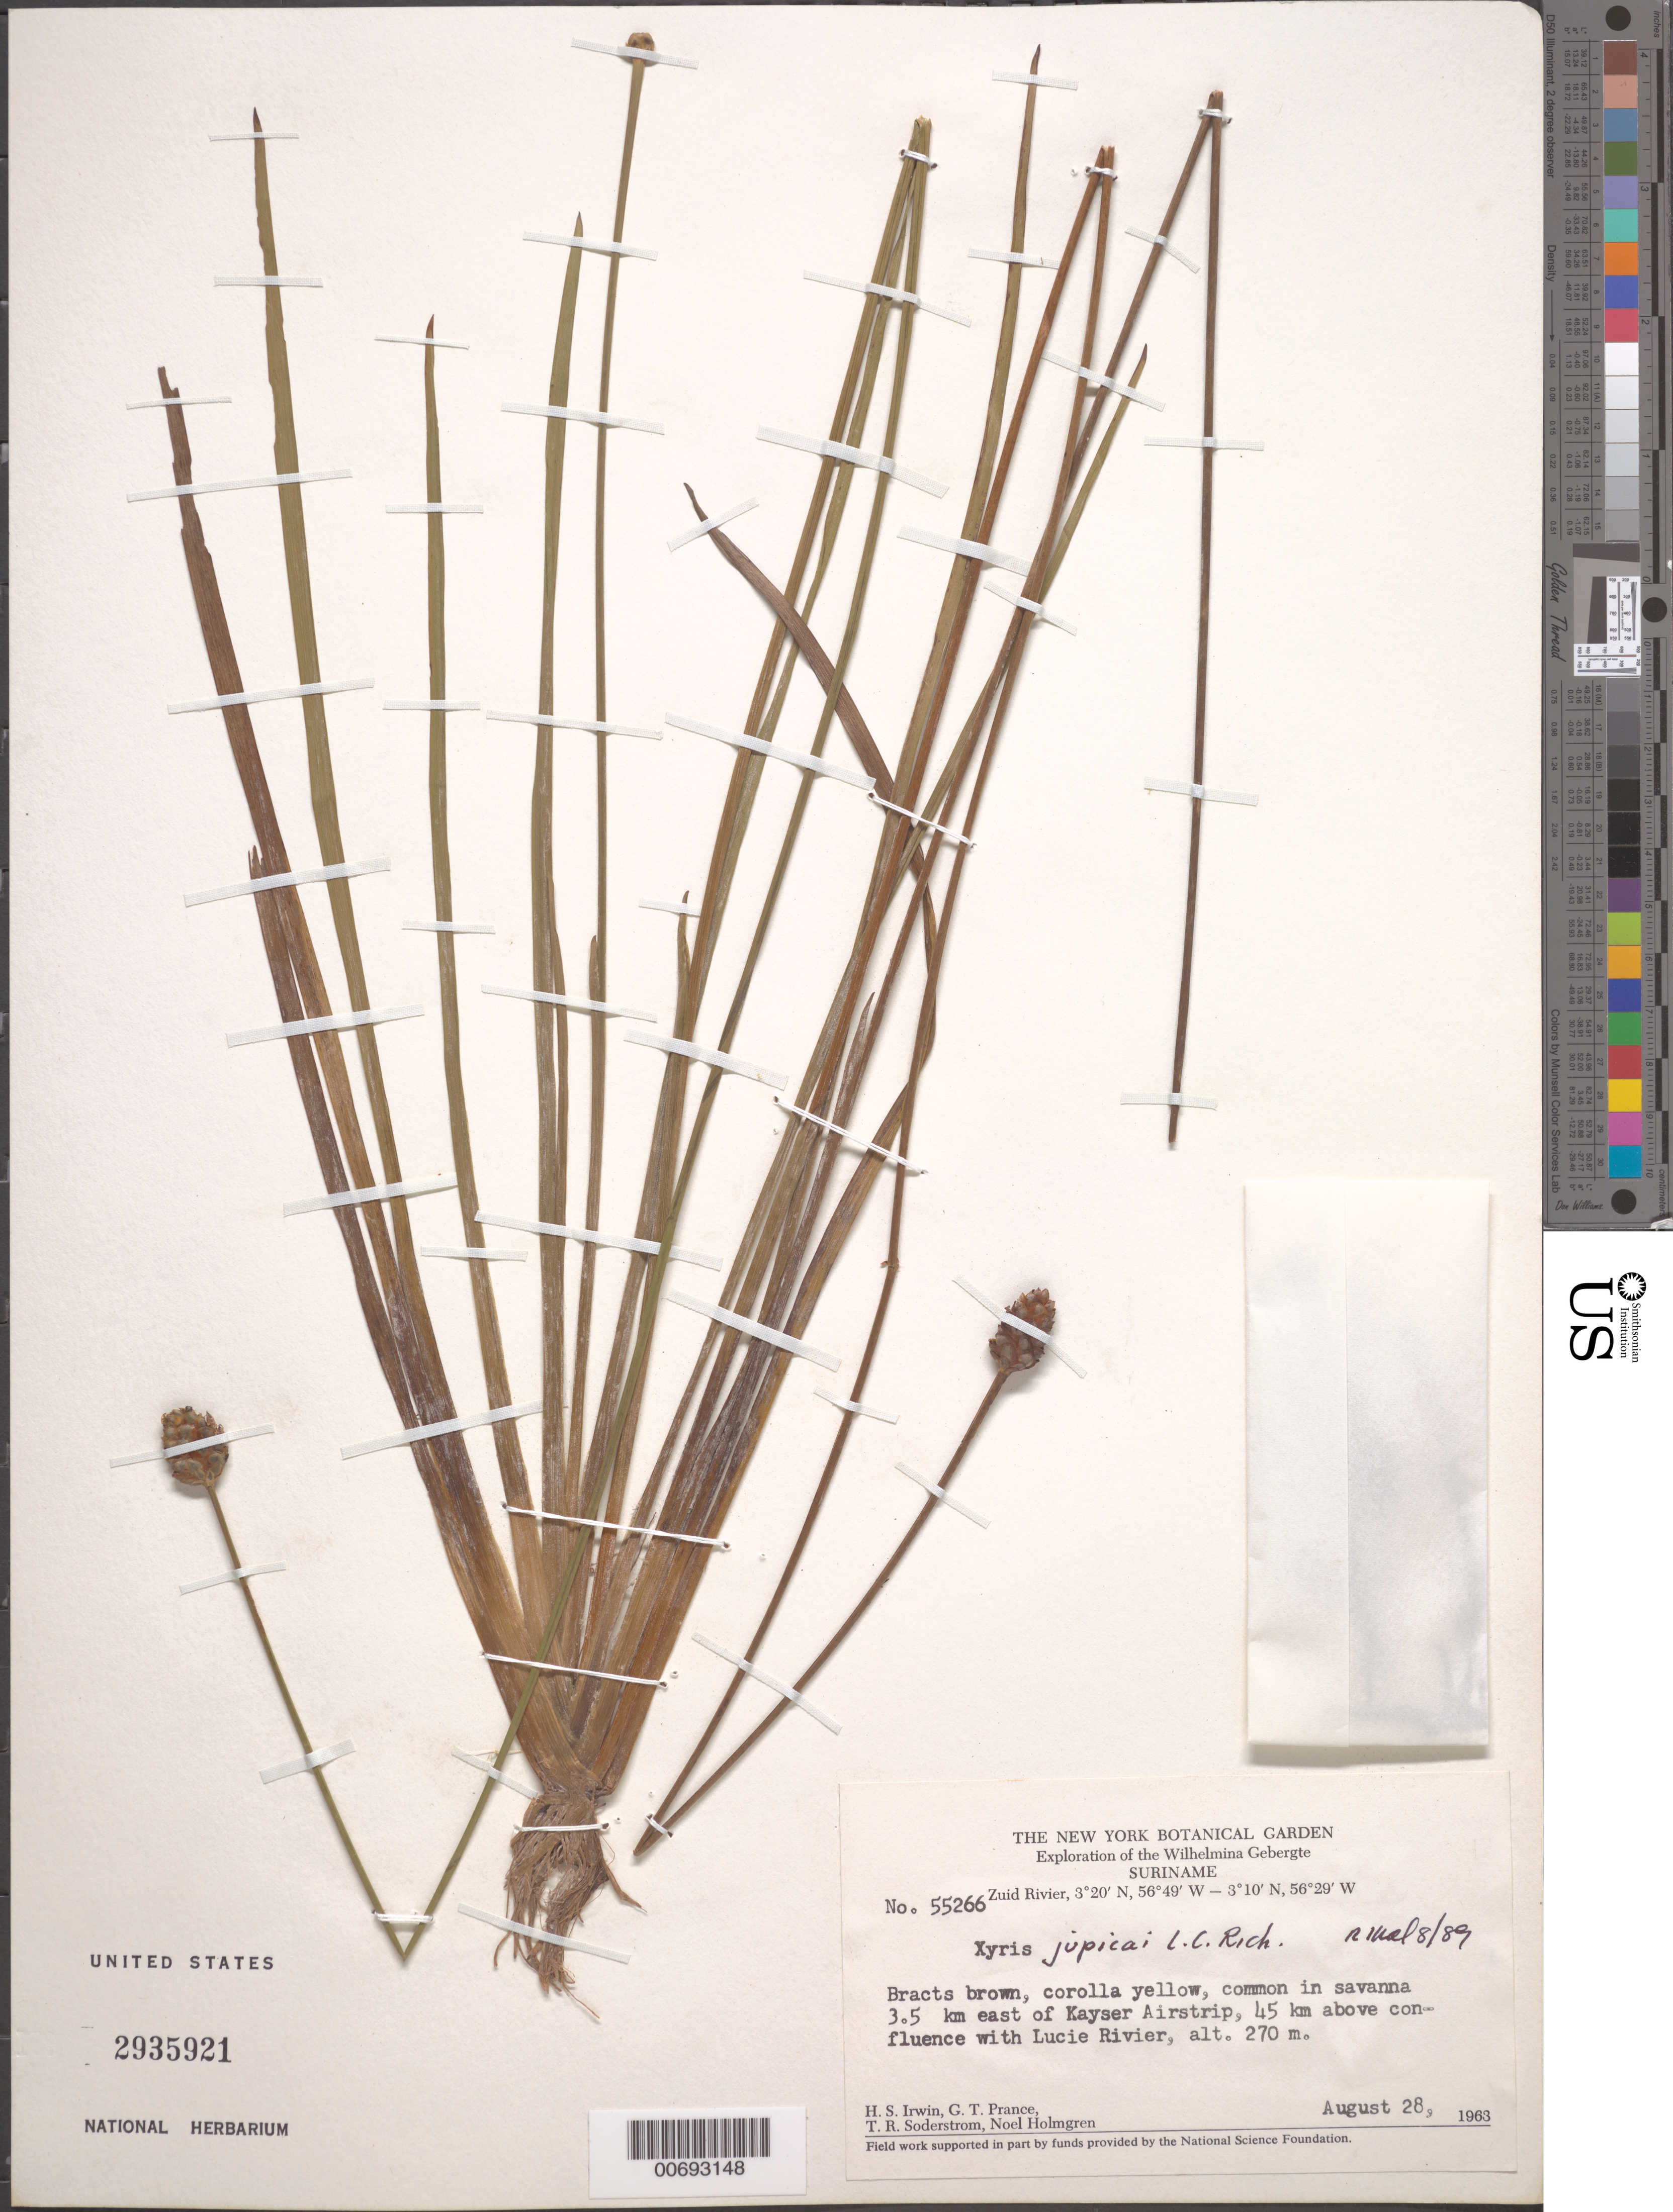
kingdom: Plantae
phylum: Tracheophyta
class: Liliopsida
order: Poales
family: Xyridaceae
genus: Xyris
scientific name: Xyris jupicai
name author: Rich.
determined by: Kral, Robert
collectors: H. Irwin, G. T. Prance, T. R. Soderstrom & N. H. Holmgren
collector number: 55266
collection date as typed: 28-Aug-63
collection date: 1963-08-28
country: Suriname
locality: Kayser Airstrip, Zuid R., 45 km above confl. with Lucie R., Wilhelmina Gebergte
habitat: Savanna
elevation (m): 270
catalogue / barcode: US 2935921